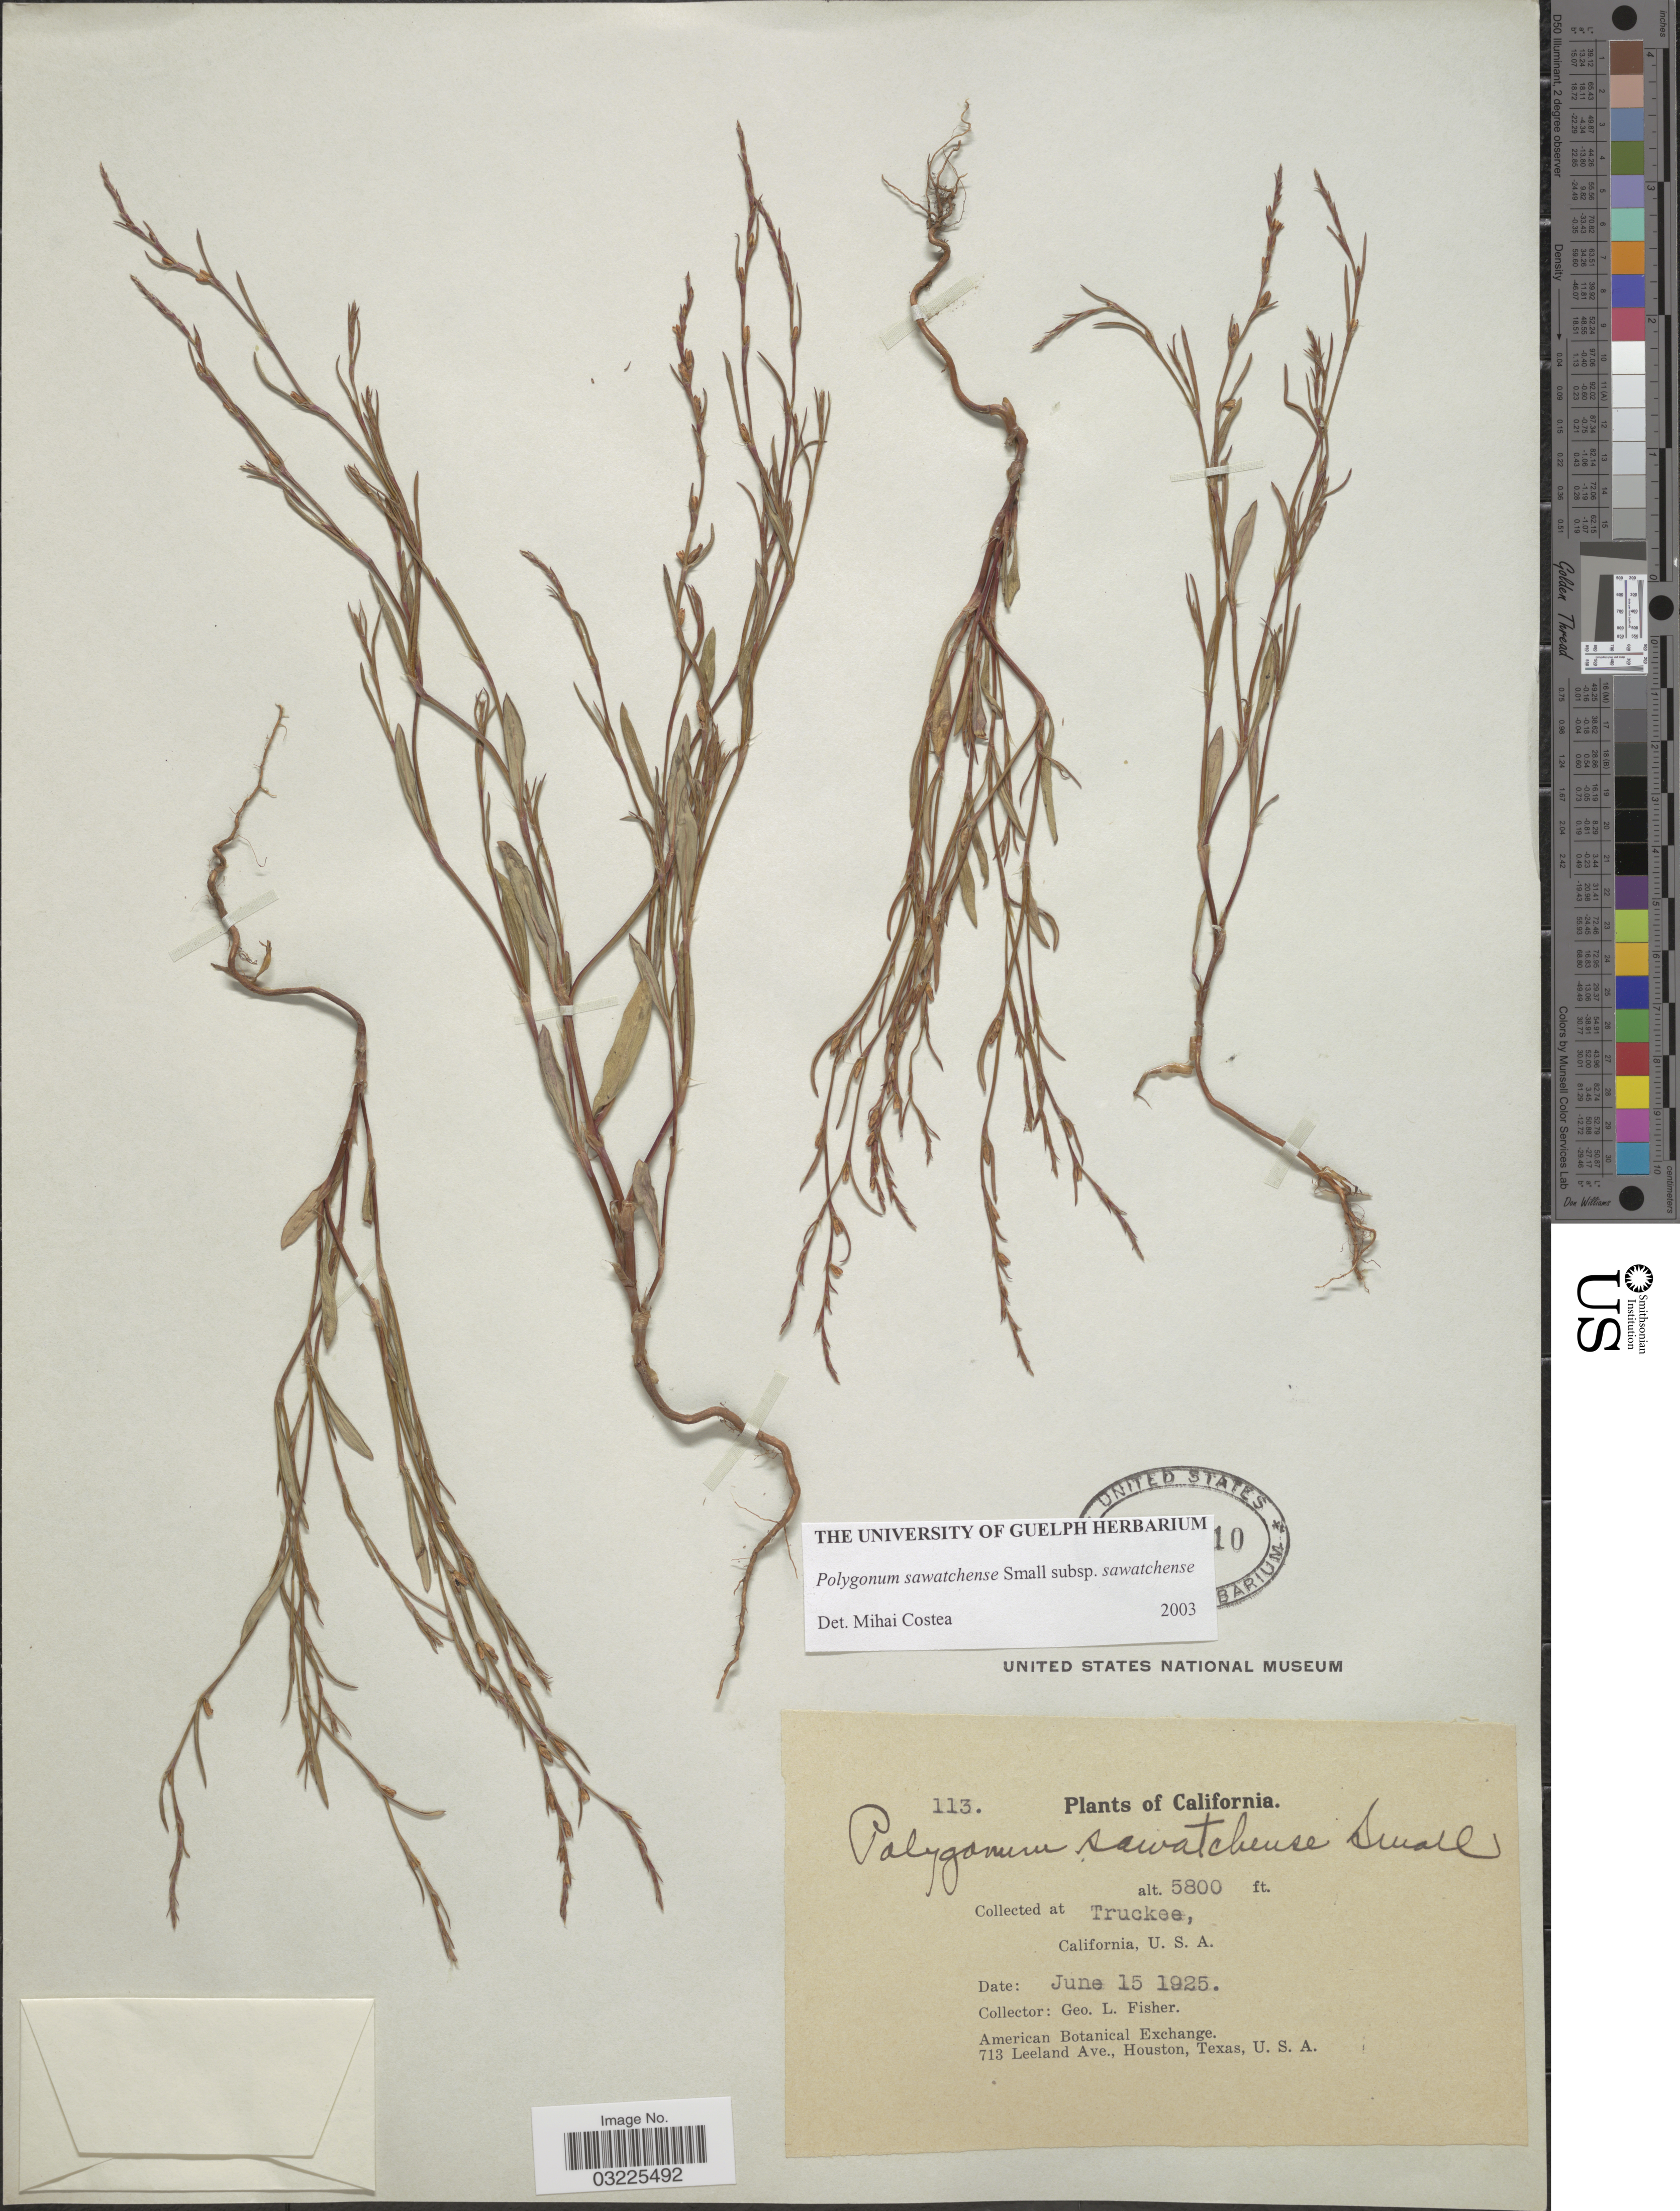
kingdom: Plantae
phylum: Tracheophyta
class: Magnoliopsida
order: Caryophyllales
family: Polygonaceae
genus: Polygonum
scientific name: Polygonum sawatchense subsp. sawatchense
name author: Small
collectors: G. L. Fisher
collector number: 113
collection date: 1925-06-15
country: United States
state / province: California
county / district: Nevada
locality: Truckee.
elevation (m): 1768